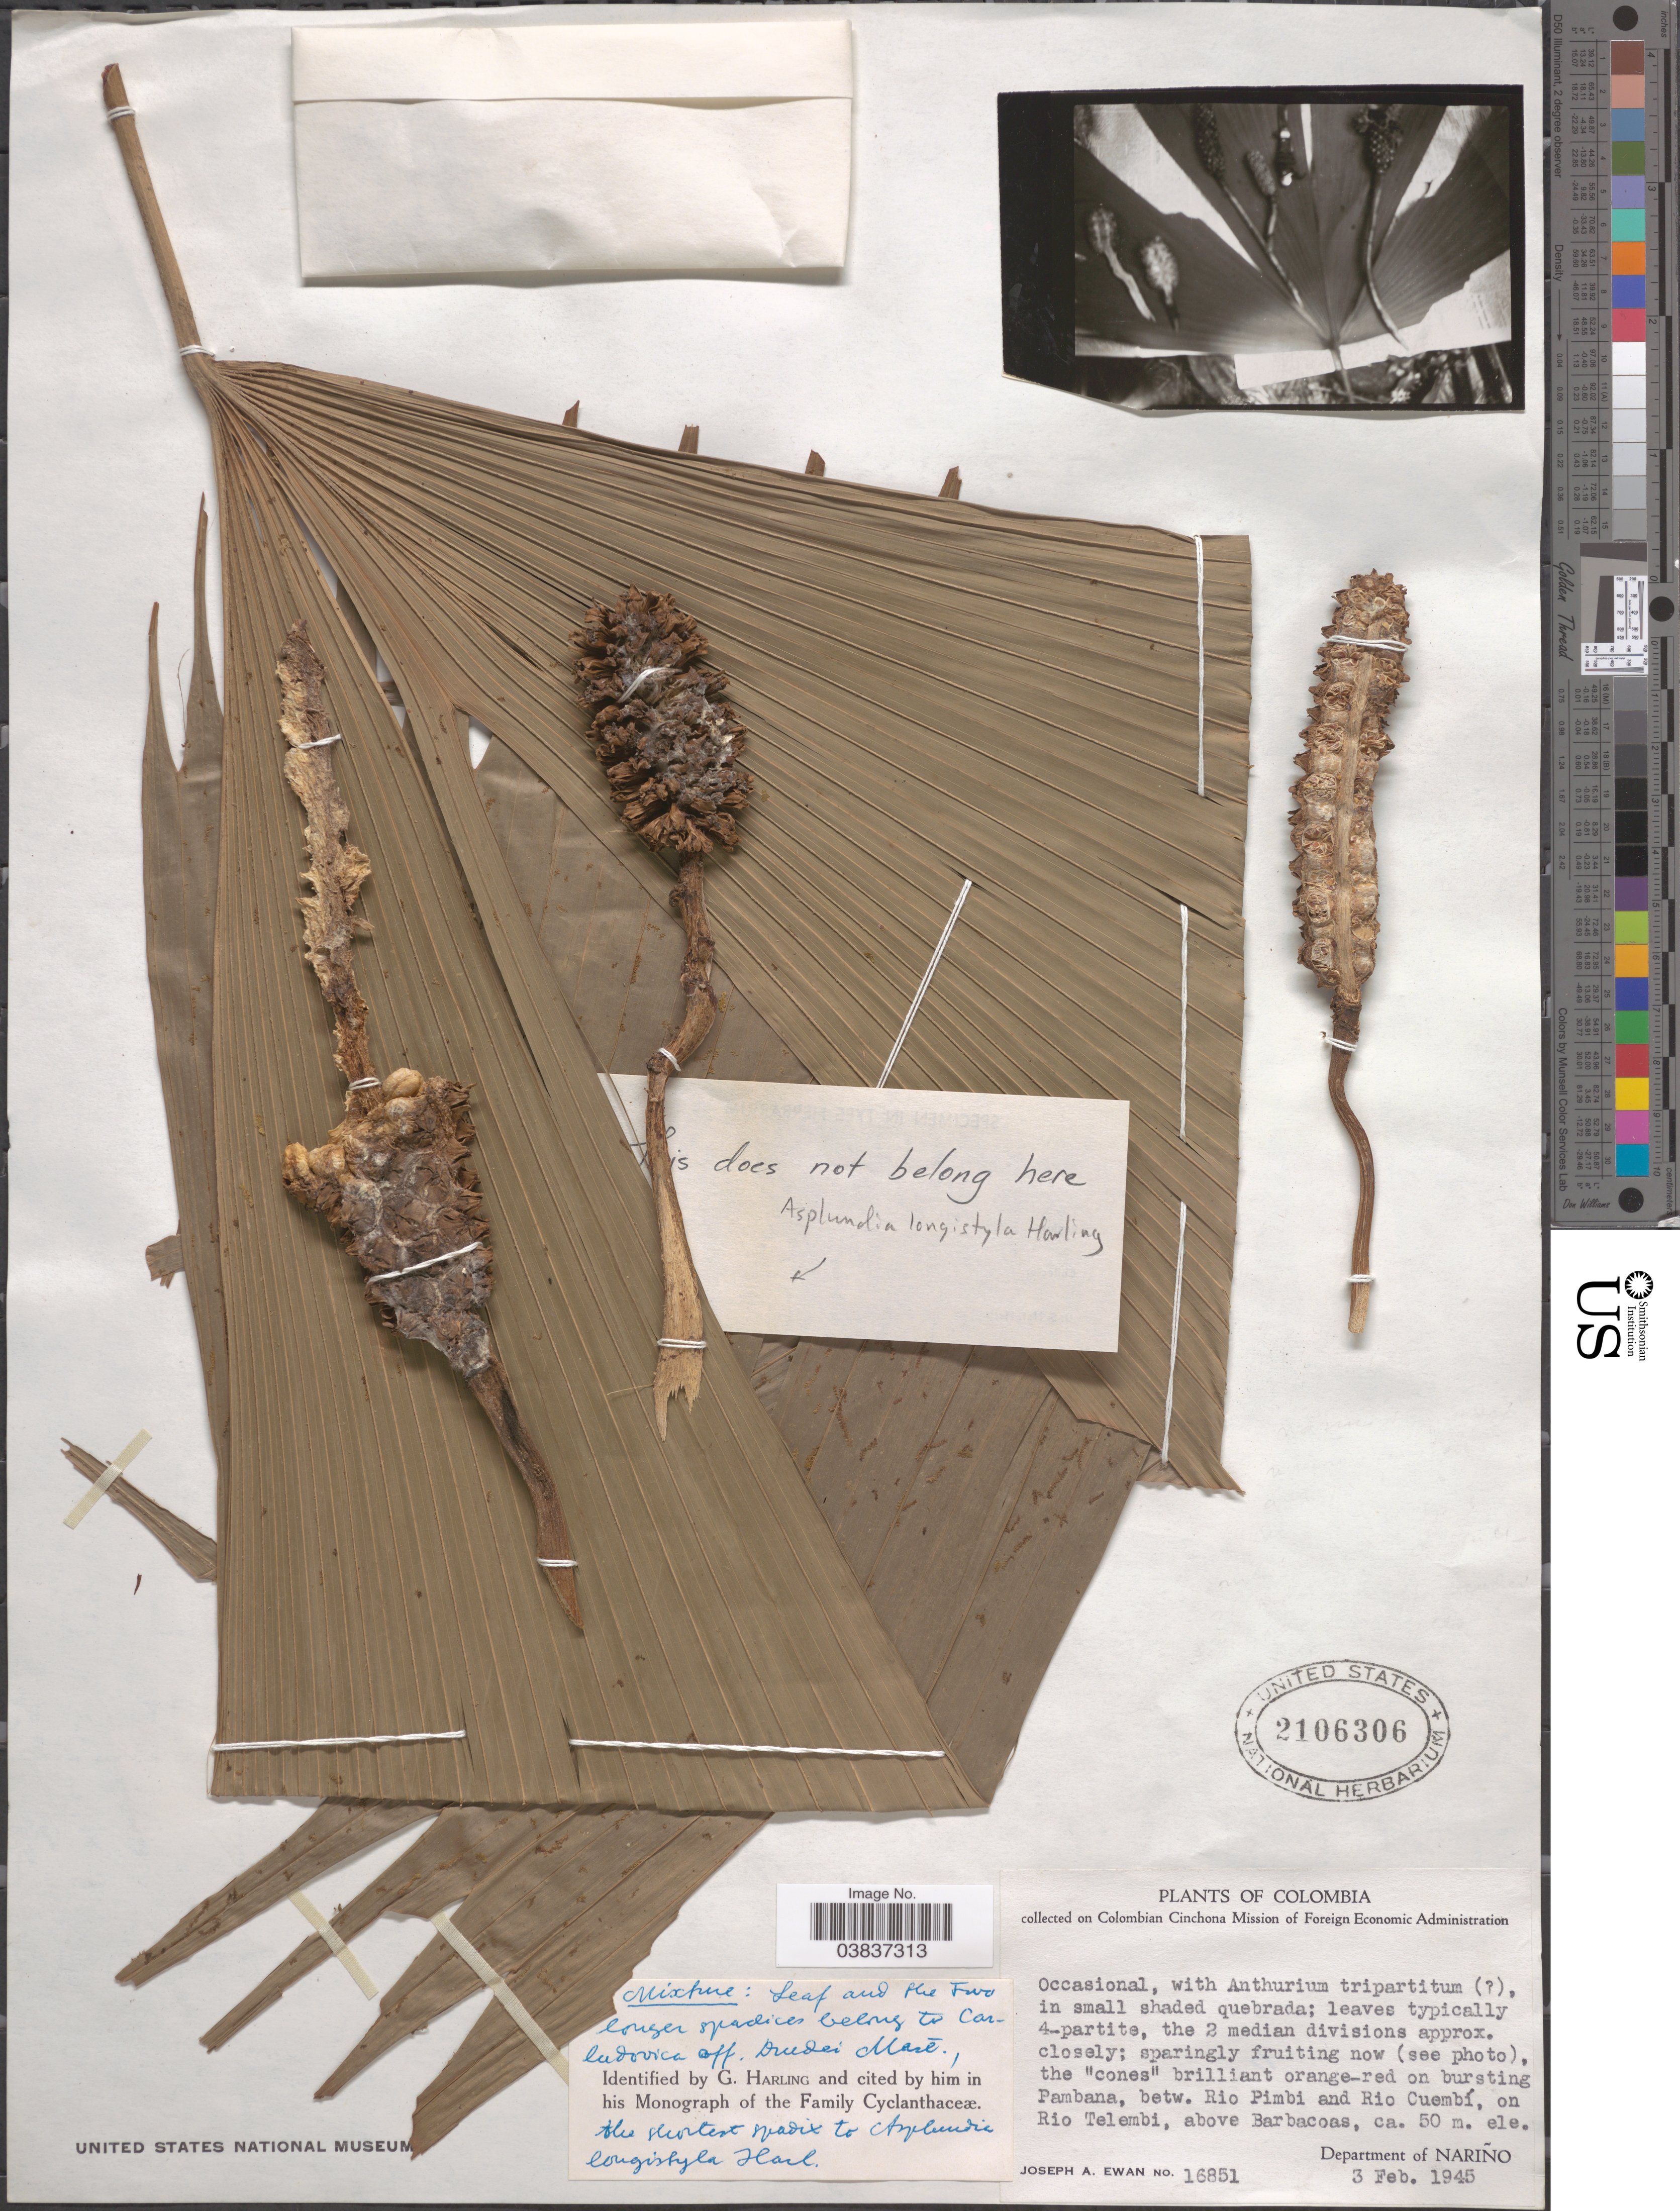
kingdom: Plantae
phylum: Tracheophyta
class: Liliopsida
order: Pandanales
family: Cyclanthaceae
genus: Carludovica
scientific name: Carludovica drudei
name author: Mast.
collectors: J. A. Ewan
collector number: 16851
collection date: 1945-02-03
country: Colombia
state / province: Nariño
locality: Betw. Rio Pimbi and Rio Cuembí, on Rio Telembi, above Barbacoas. Department of Nariño.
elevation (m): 50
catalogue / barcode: US 2106306